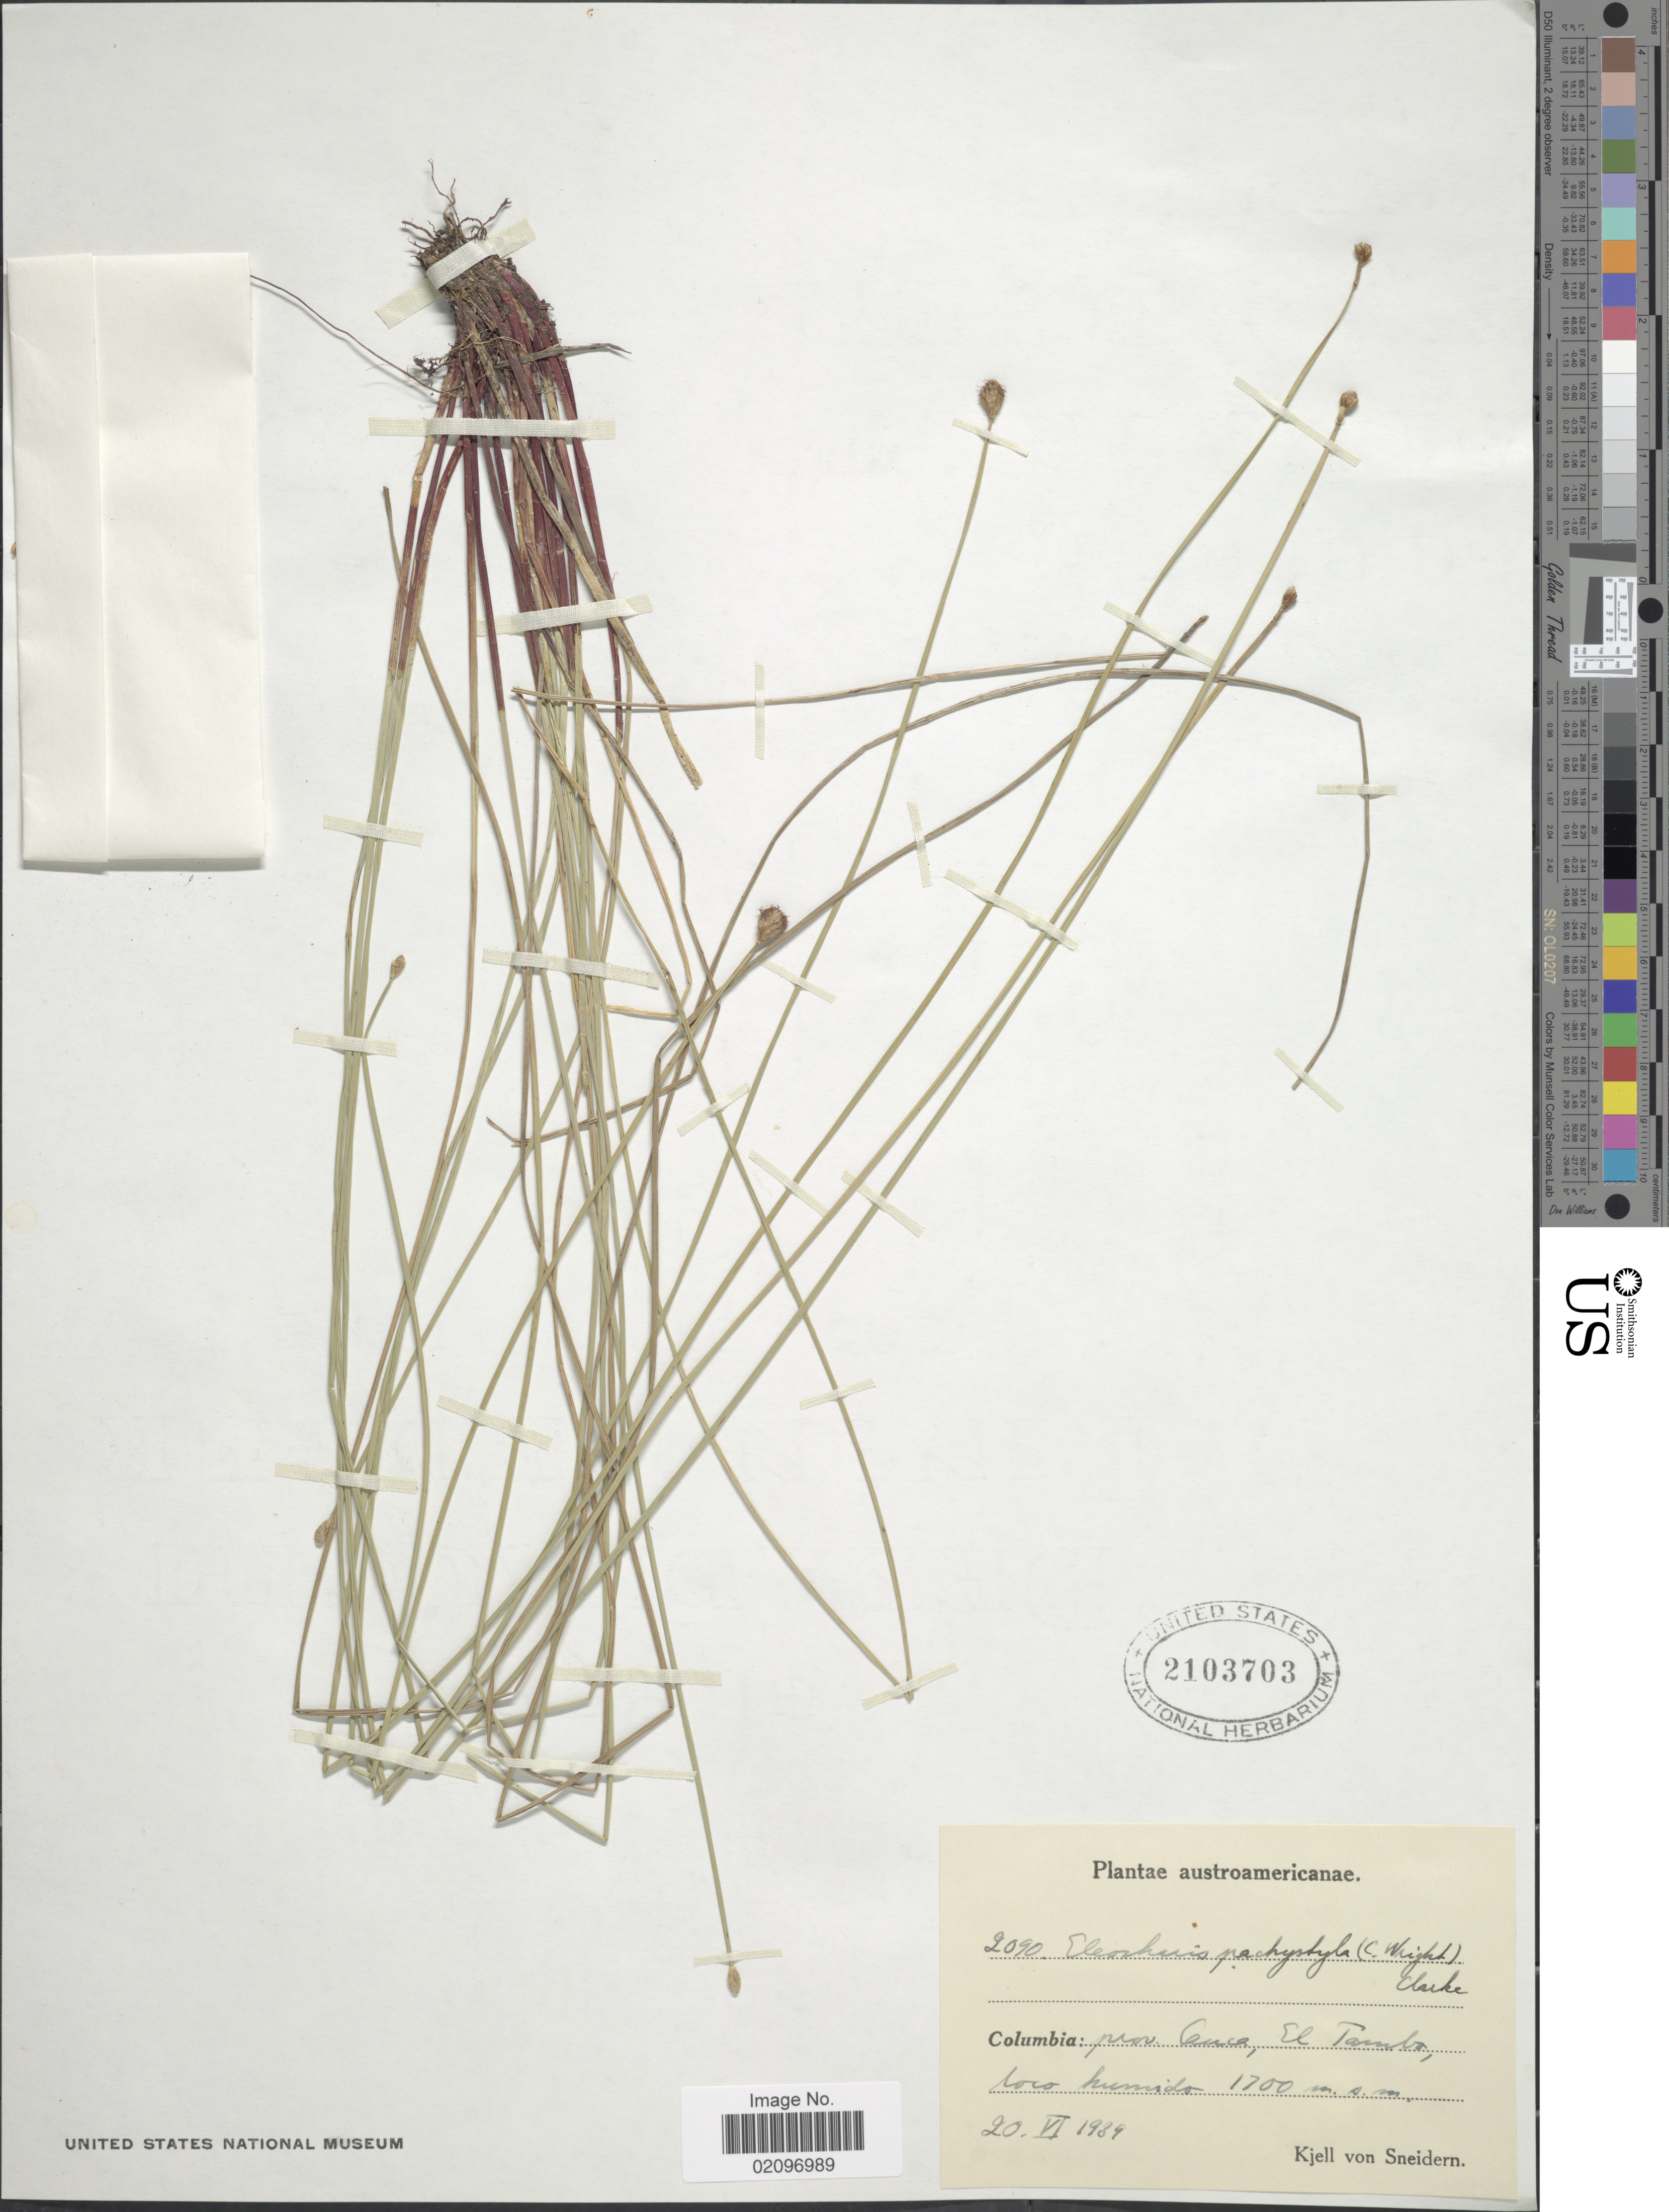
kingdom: Plantae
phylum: Tracheophyta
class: Liliopsida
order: Poales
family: Cyperaceae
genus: Eleocharis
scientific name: Eleocharis pachystyla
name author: (C. Wright) C.B. Clarke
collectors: K. von Sneidern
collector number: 2090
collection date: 1939-06-20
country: Colombia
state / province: Cauca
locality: El Tambo, loco humido.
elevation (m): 1700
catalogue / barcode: US 2103703